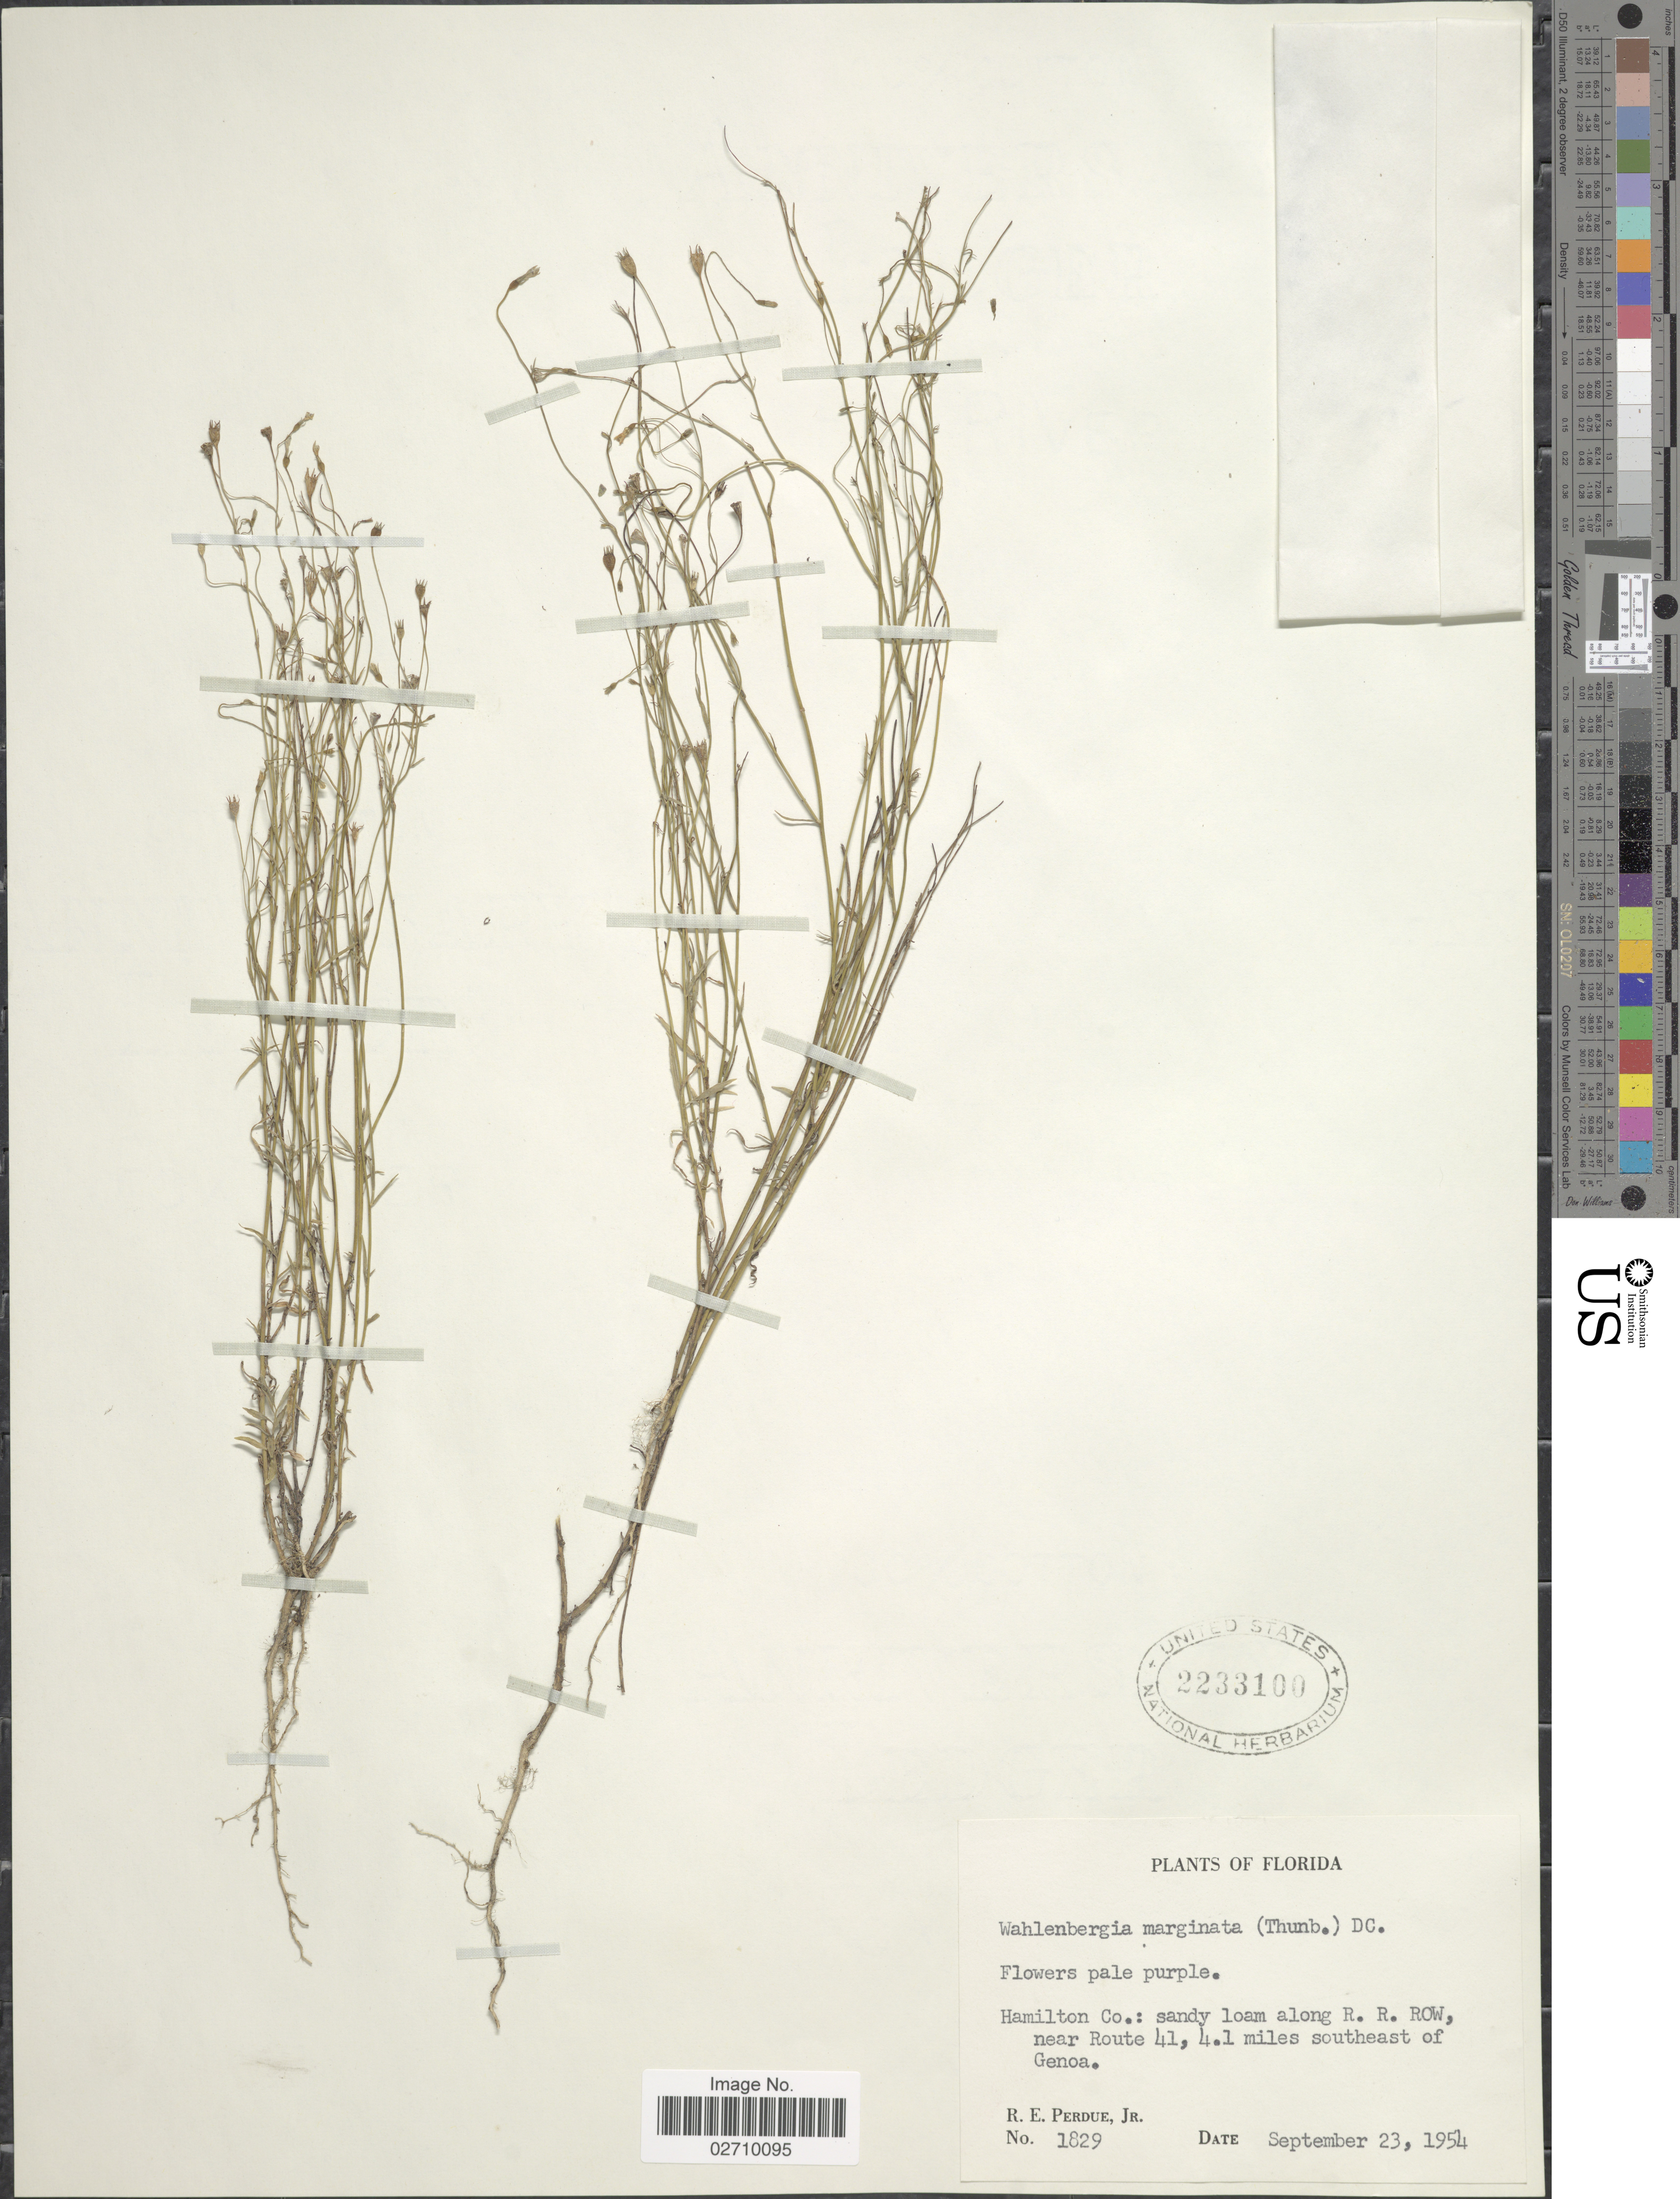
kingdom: Plantae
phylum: Tracheophyta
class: Magnoliopsida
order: Asterales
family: Campanulaceae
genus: Wahlenbergia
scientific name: Wahlenbergia marginata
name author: (Thunb.) A. DC.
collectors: R. E. Perdue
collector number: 1829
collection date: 1954-09-23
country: United States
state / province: Florida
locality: Hamilton Co: along R. R. ROW, near Route 41, 4.1 miles southeast of Genoa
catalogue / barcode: US 2233100